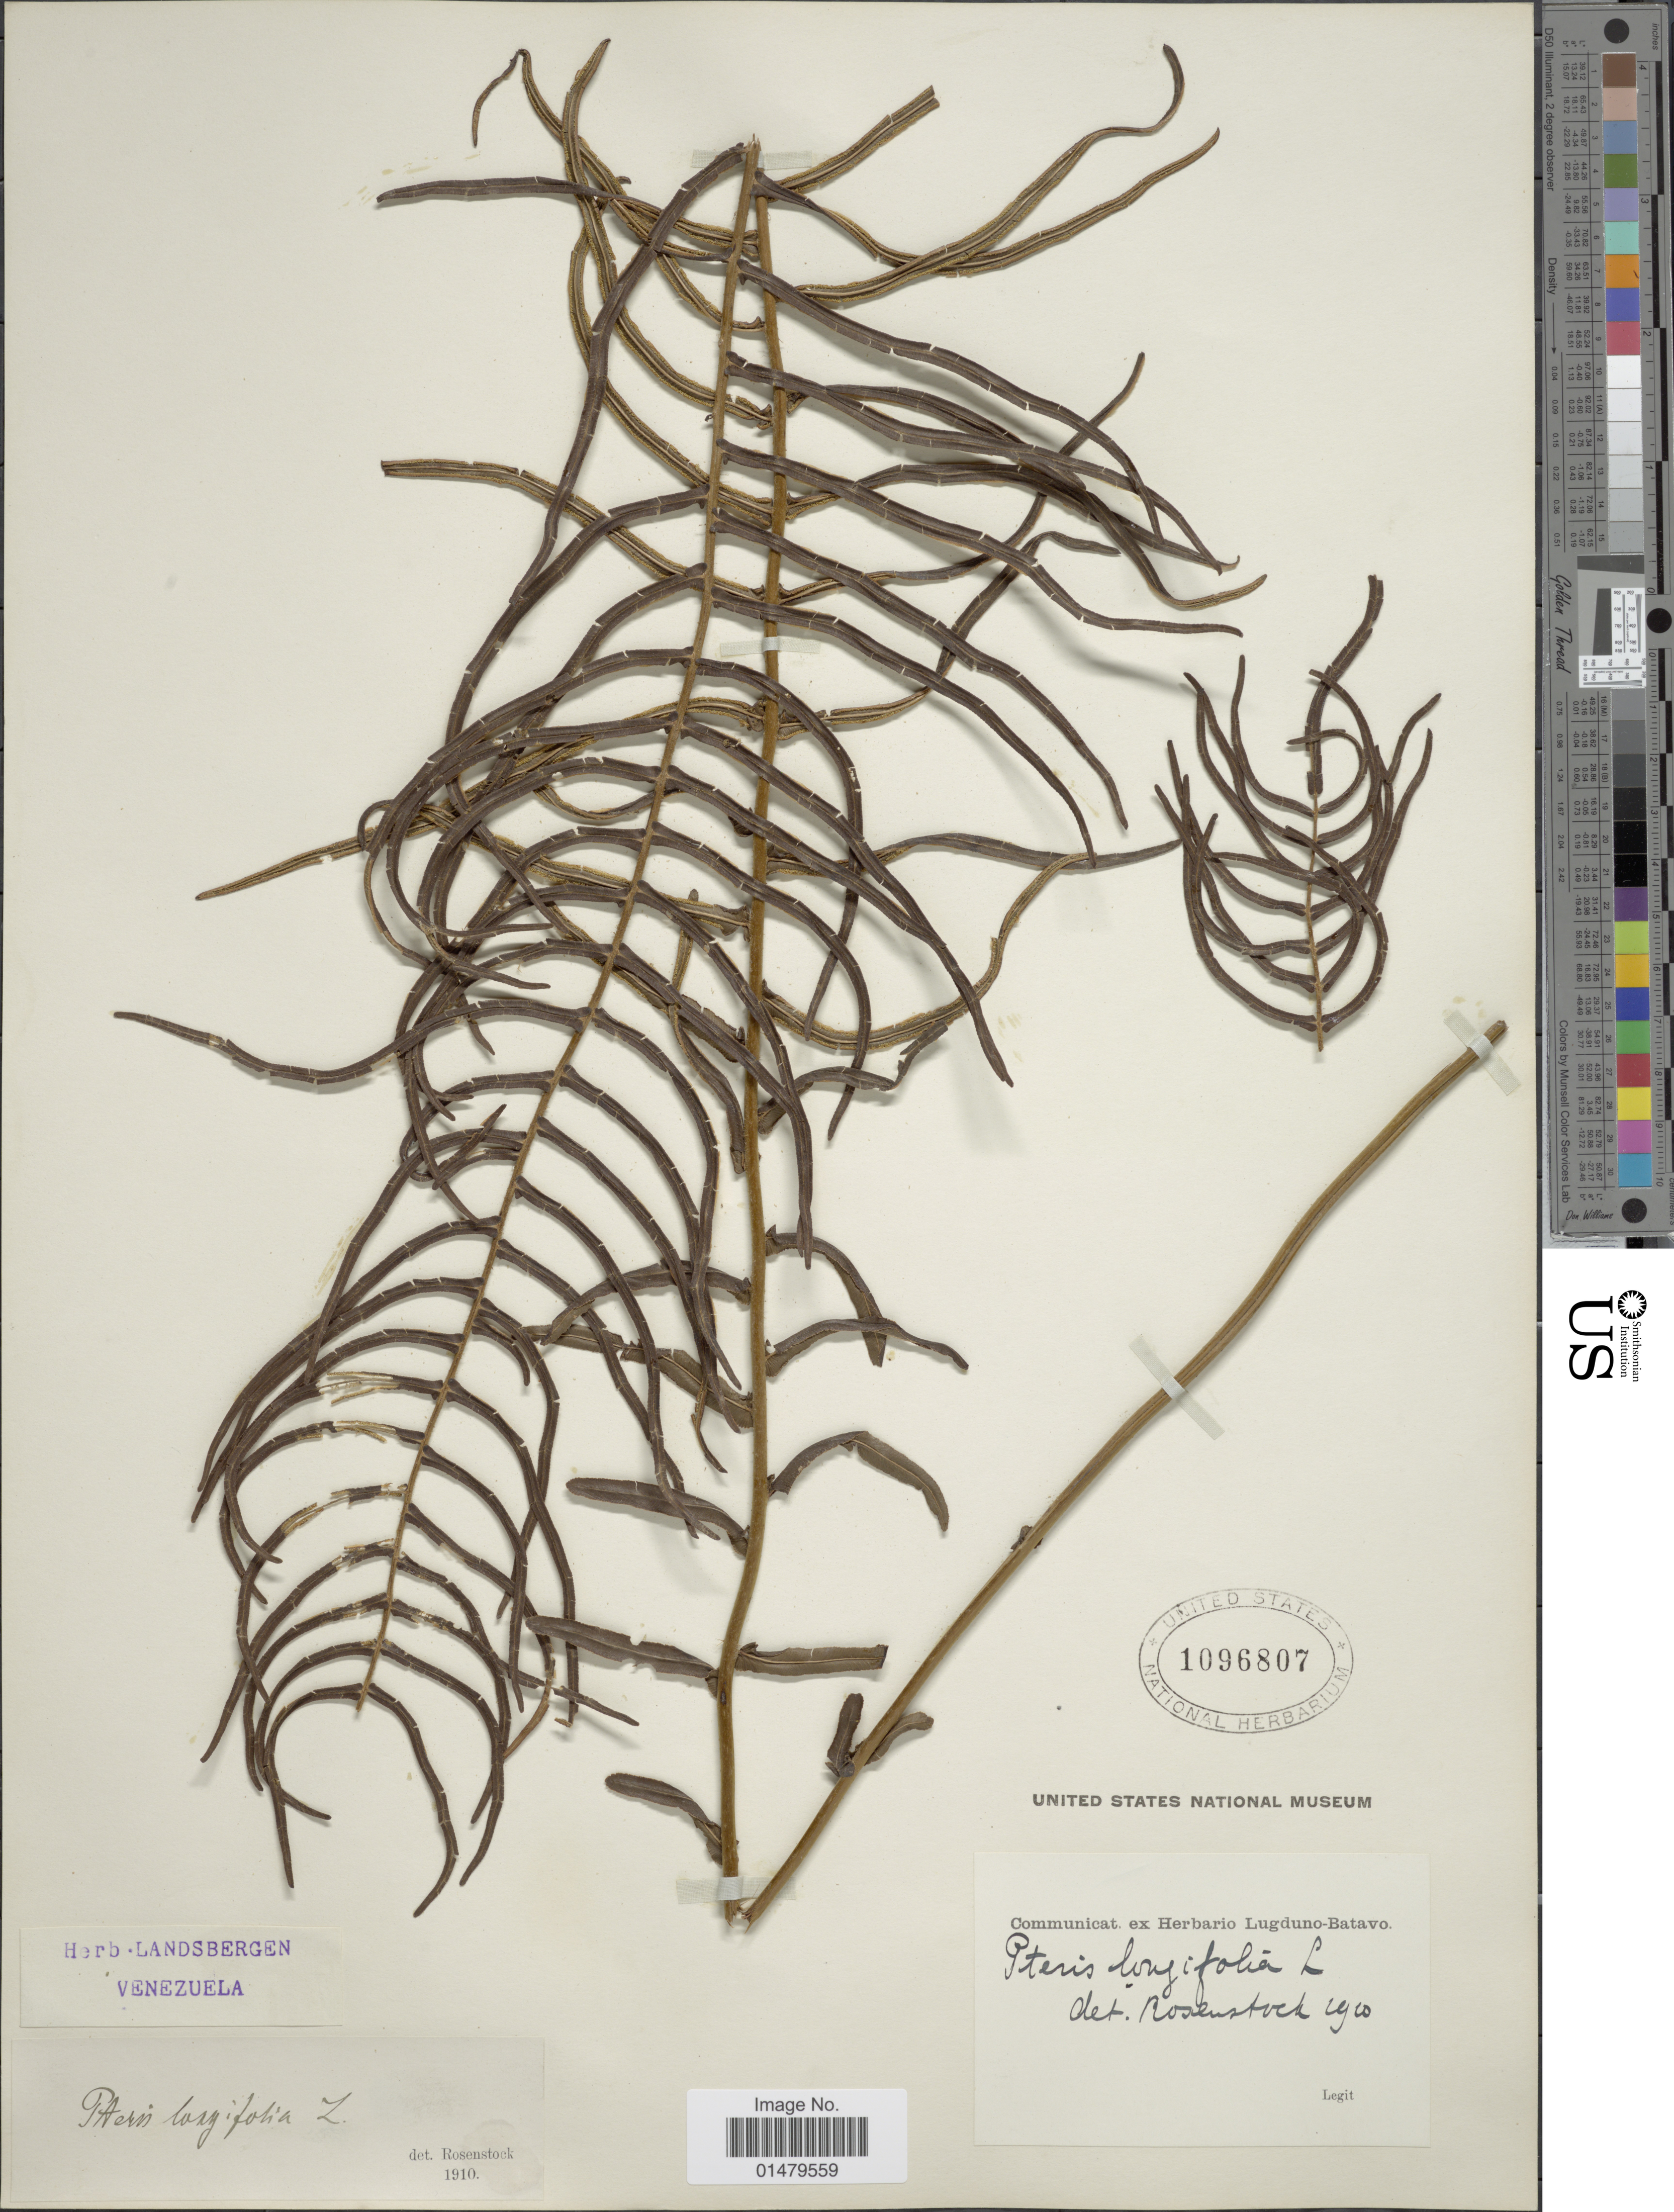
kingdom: Plantae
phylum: Tracheophyta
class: Polypodiopsida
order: Polypodiales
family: Pteridaceae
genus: Pteris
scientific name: Pteris longifolia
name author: L.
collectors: ex herb. Landsbergen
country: Venezuela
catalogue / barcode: US 1096807